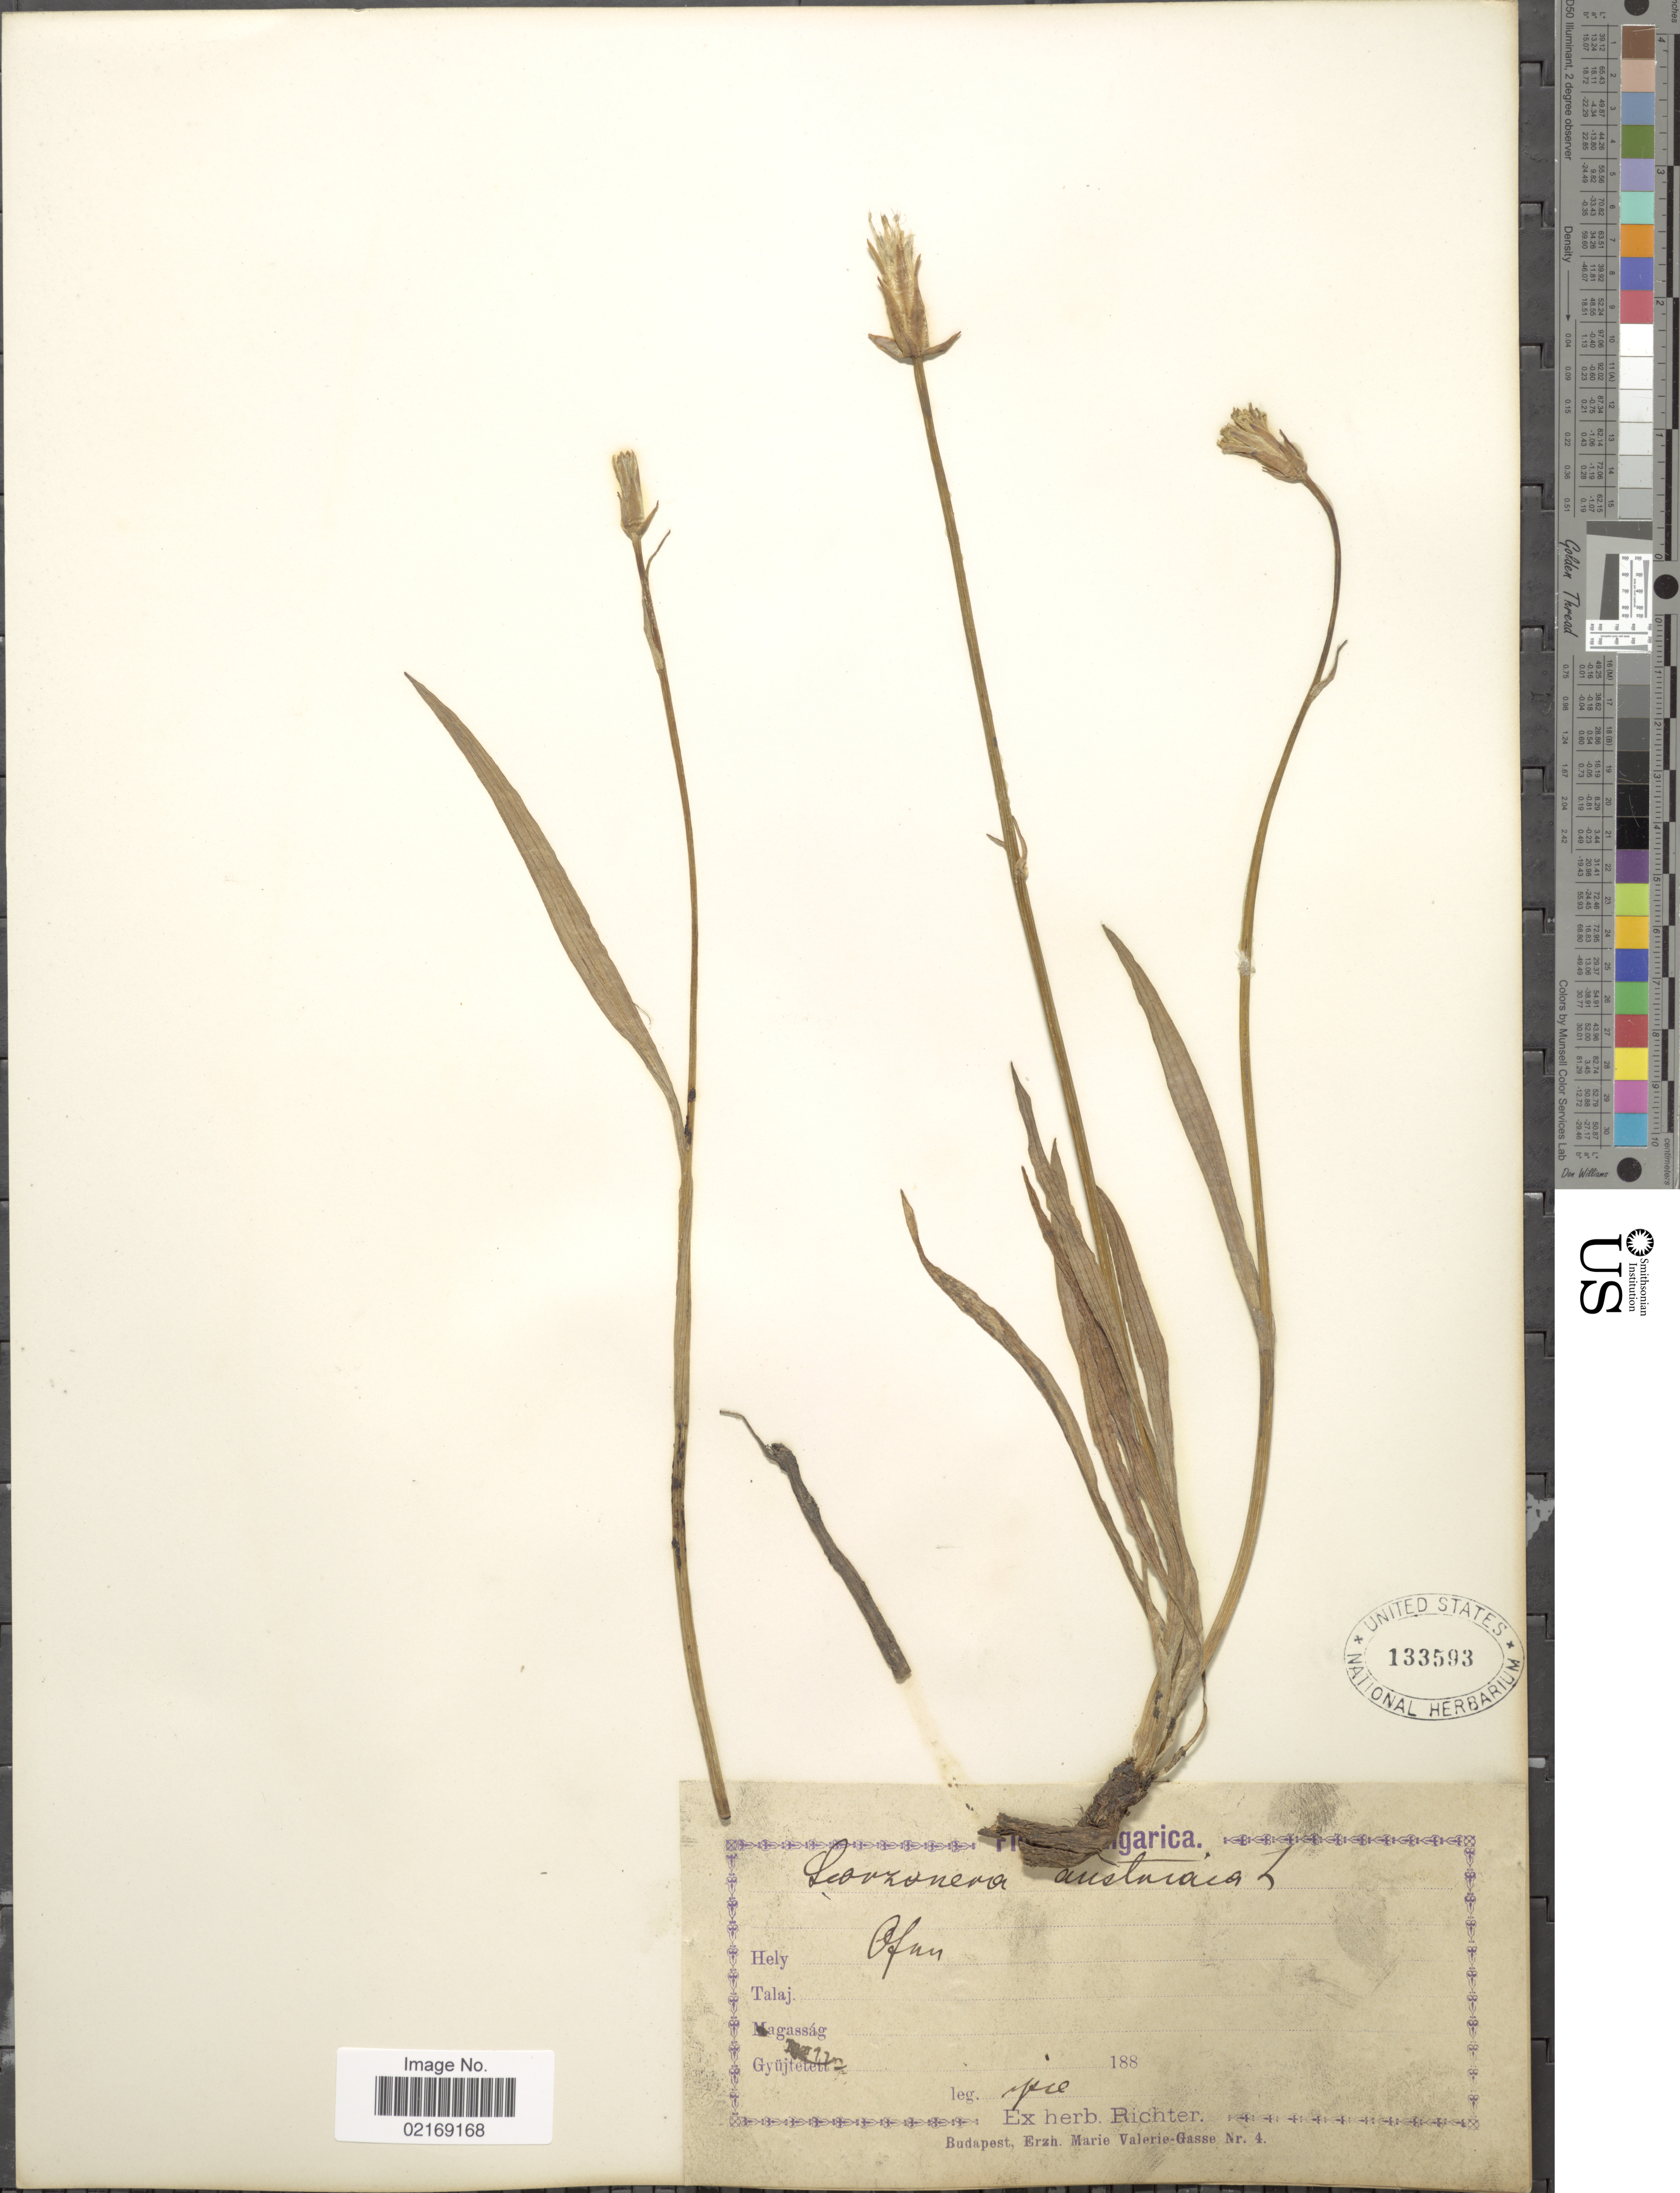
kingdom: Plantae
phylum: Tracheophyta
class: Magnoliopsida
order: Asterales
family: Asteraceae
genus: Scorzonera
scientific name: Scorzonera austriaca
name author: Willd.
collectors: -. Yise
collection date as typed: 188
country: Hungary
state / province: Budapest, Capital District of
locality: [illegible text]garica, Ofan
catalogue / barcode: US 133593